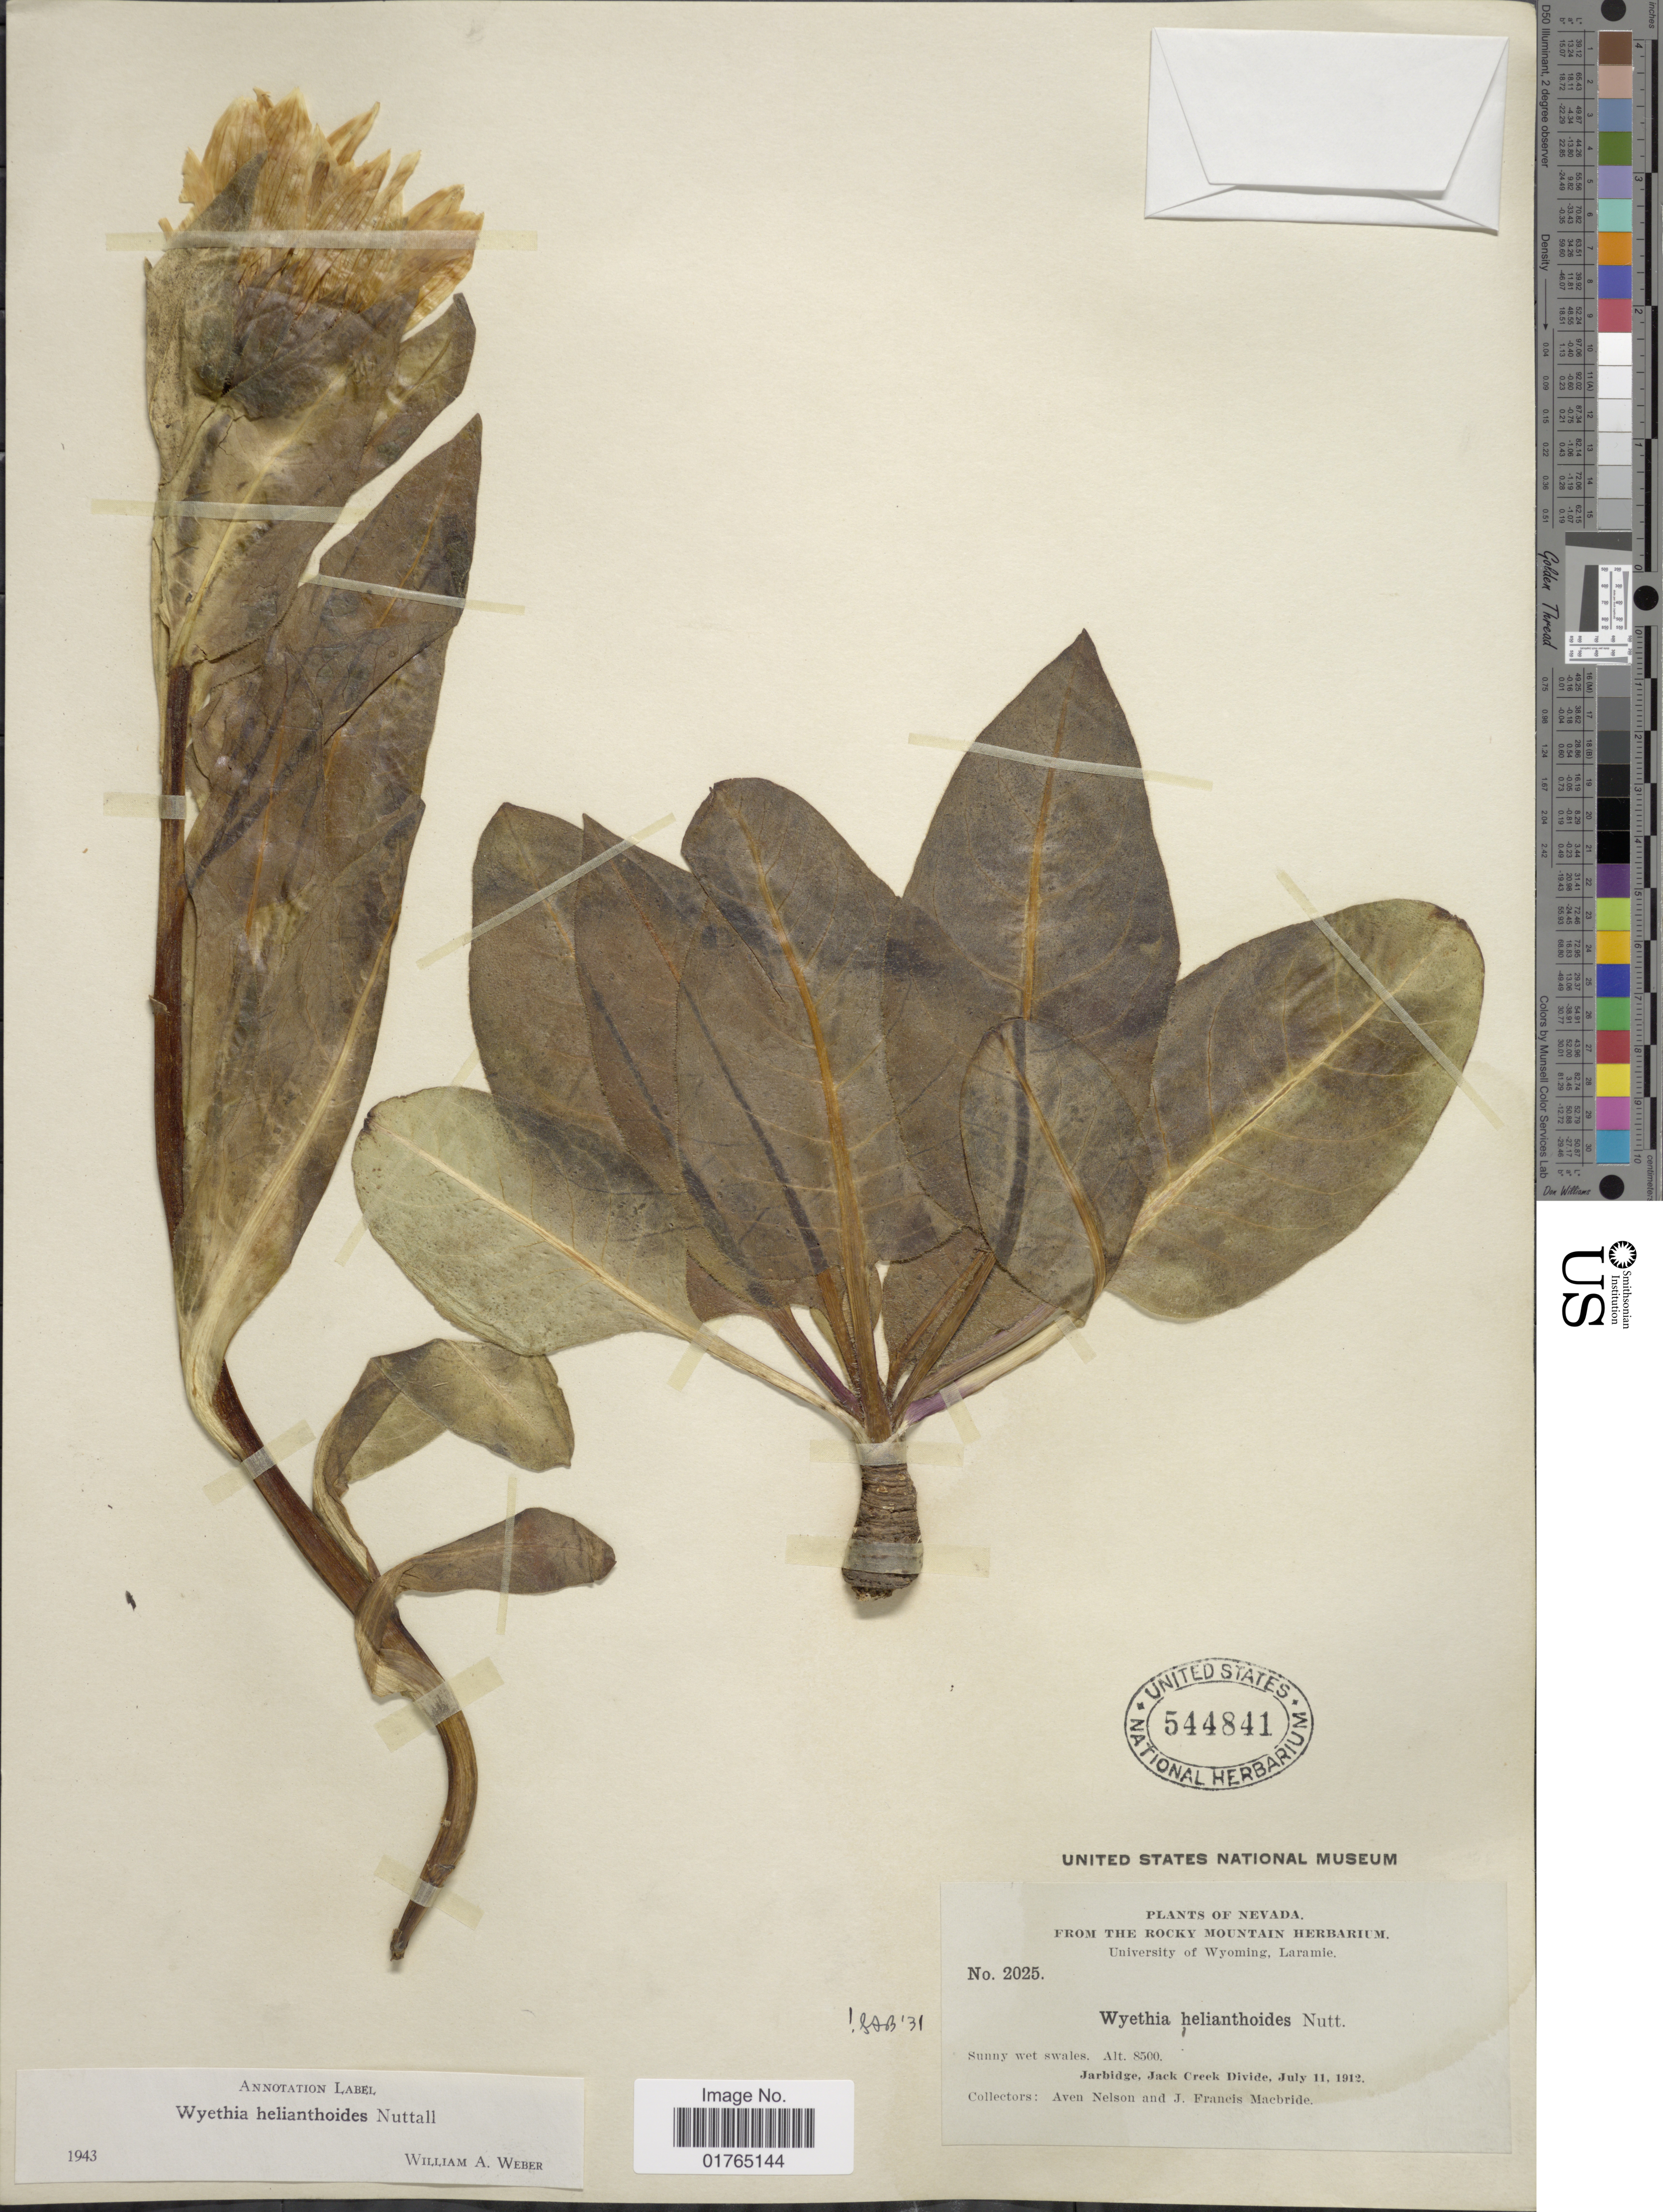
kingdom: Plantae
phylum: Tracheophyta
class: Magnoliopsida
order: Asterales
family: Asteraceae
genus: Wyethia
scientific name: Wyethia helianthoides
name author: Nutt.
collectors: A. Nelson & J. F. Macbride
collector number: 2025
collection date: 1912-07-11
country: United States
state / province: Nevada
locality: Jarbidge, Jack Creek Divide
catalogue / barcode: US 544841